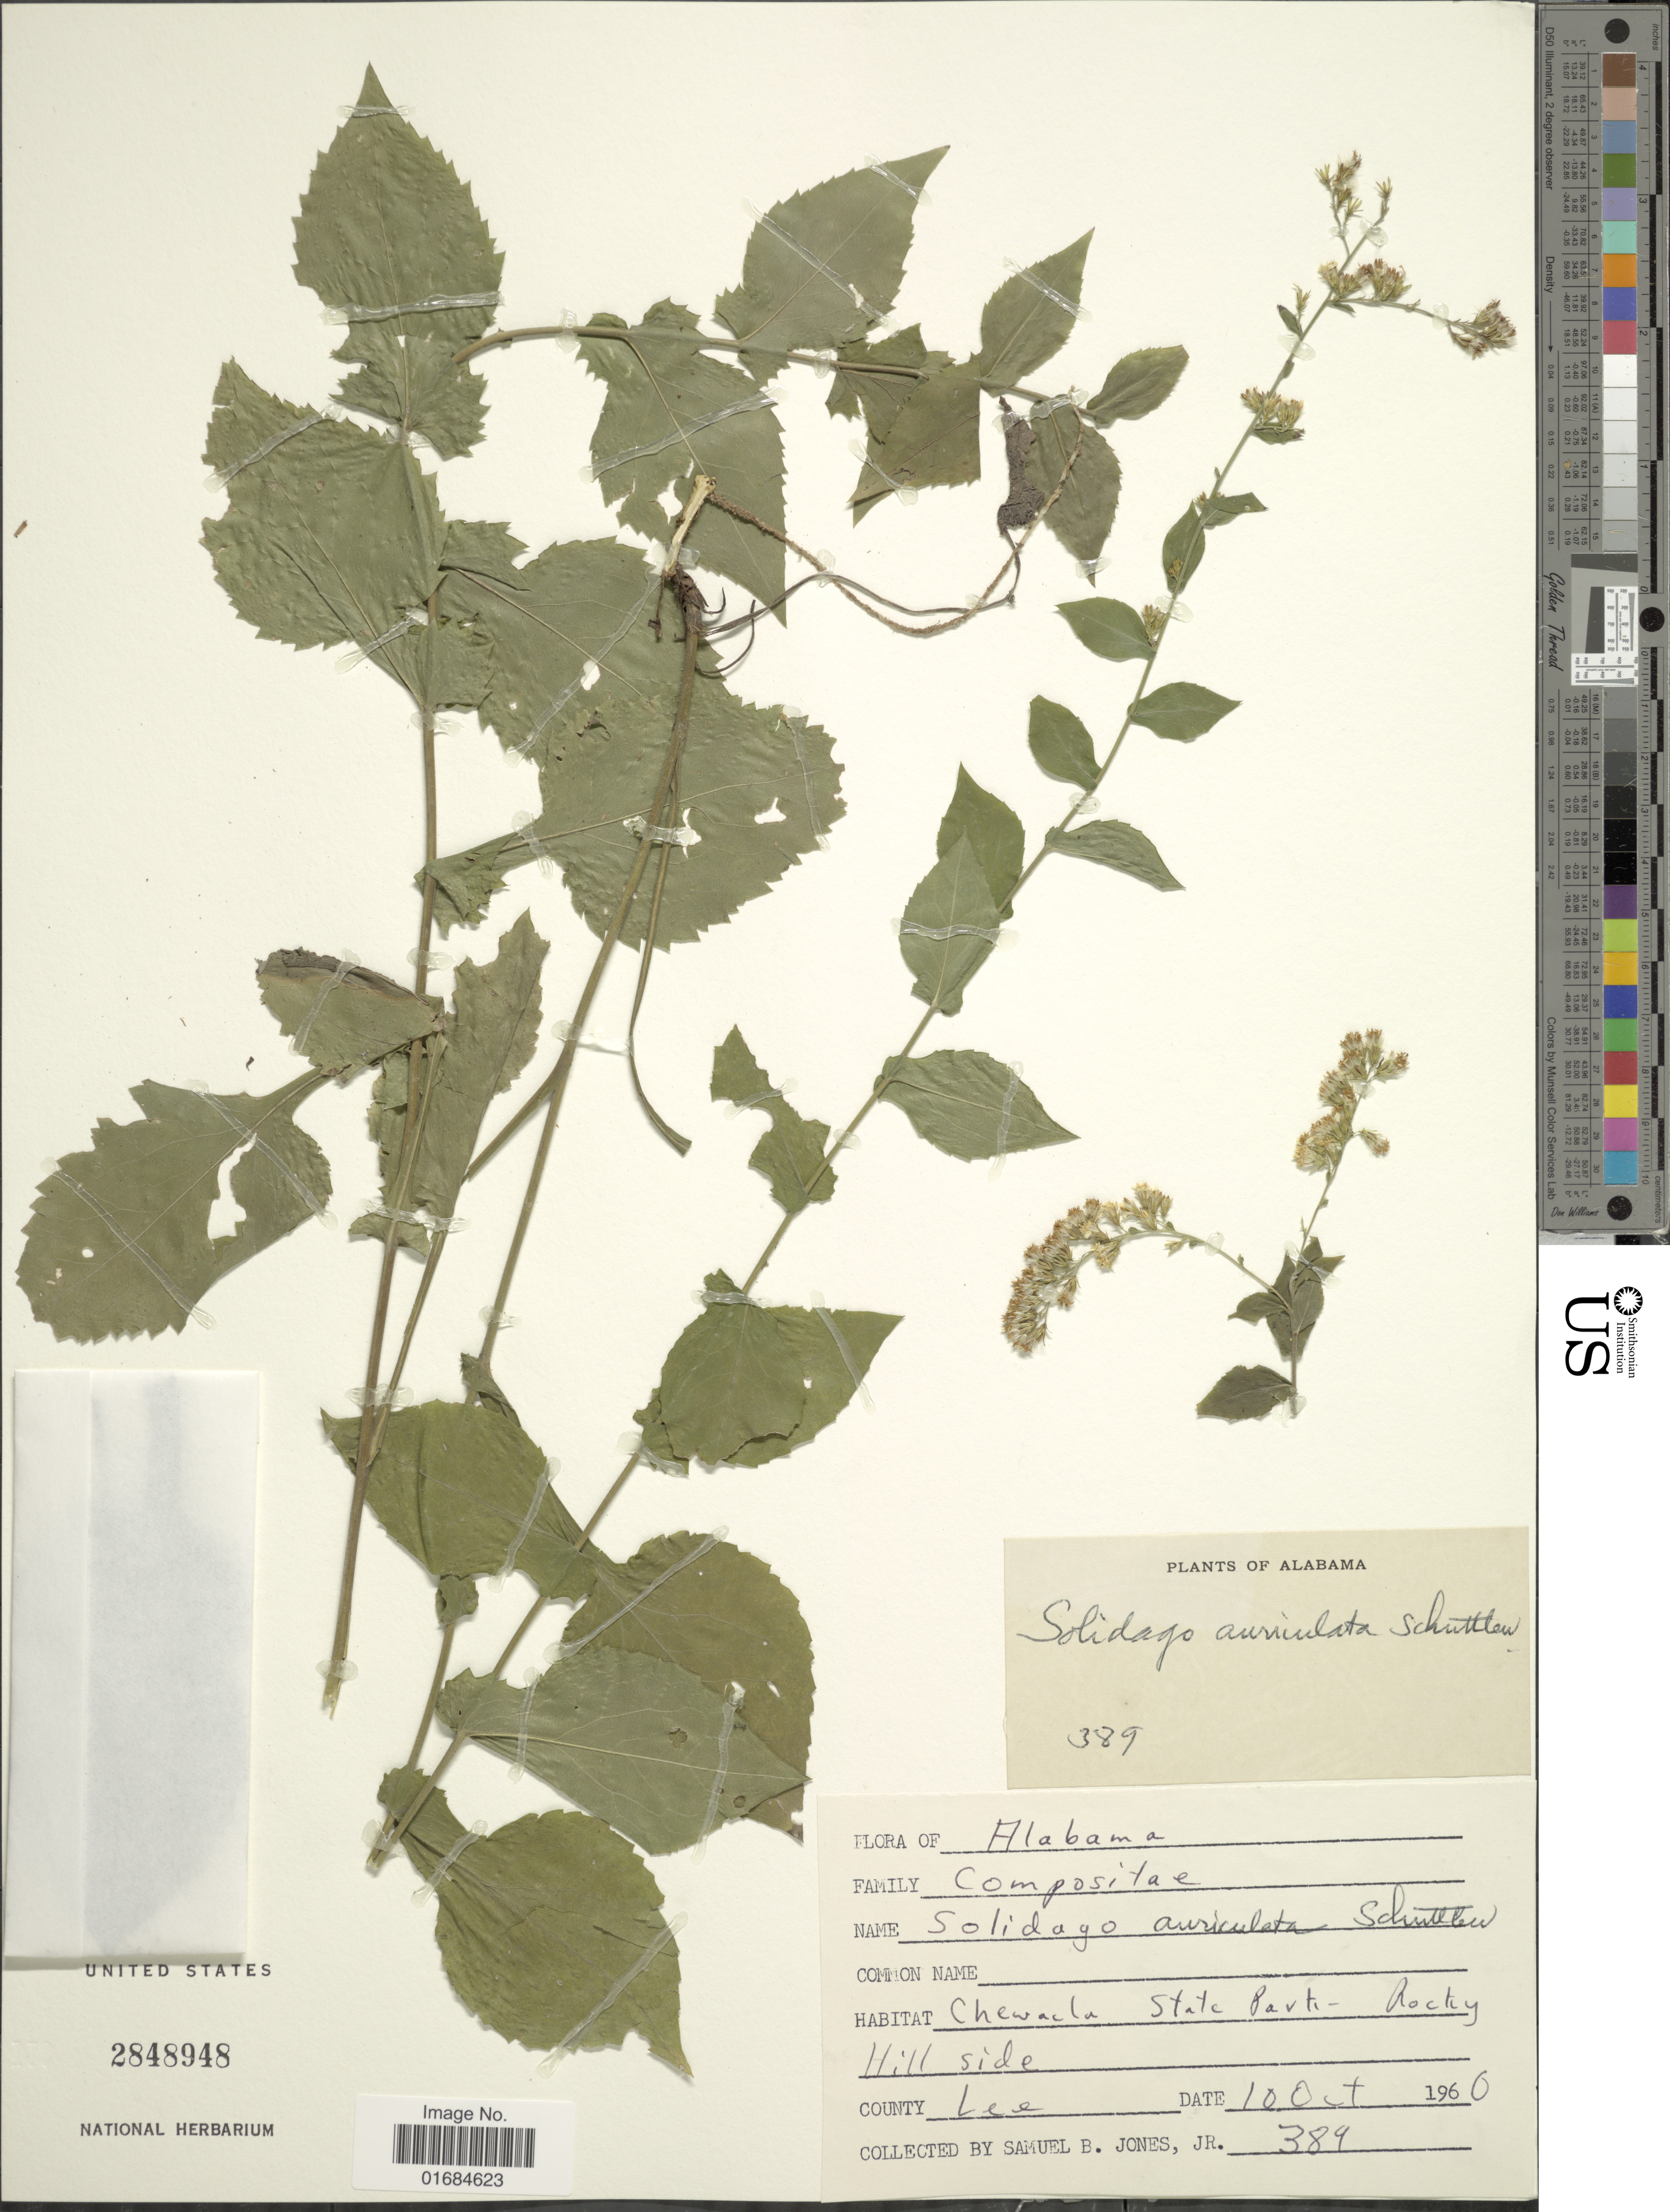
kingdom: Plantae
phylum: Tracheophyta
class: Magnoliopsida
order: Asterales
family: Asteraceae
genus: Solidago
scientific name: Solidago auriculata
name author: Shuttlew. ex S.F. Blake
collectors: S. B. Jones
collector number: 384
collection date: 1960-10-10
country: United States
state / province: Alabama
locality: Chewacla State Park - Rocky hills side, County Lee.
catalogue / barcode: US 2848948